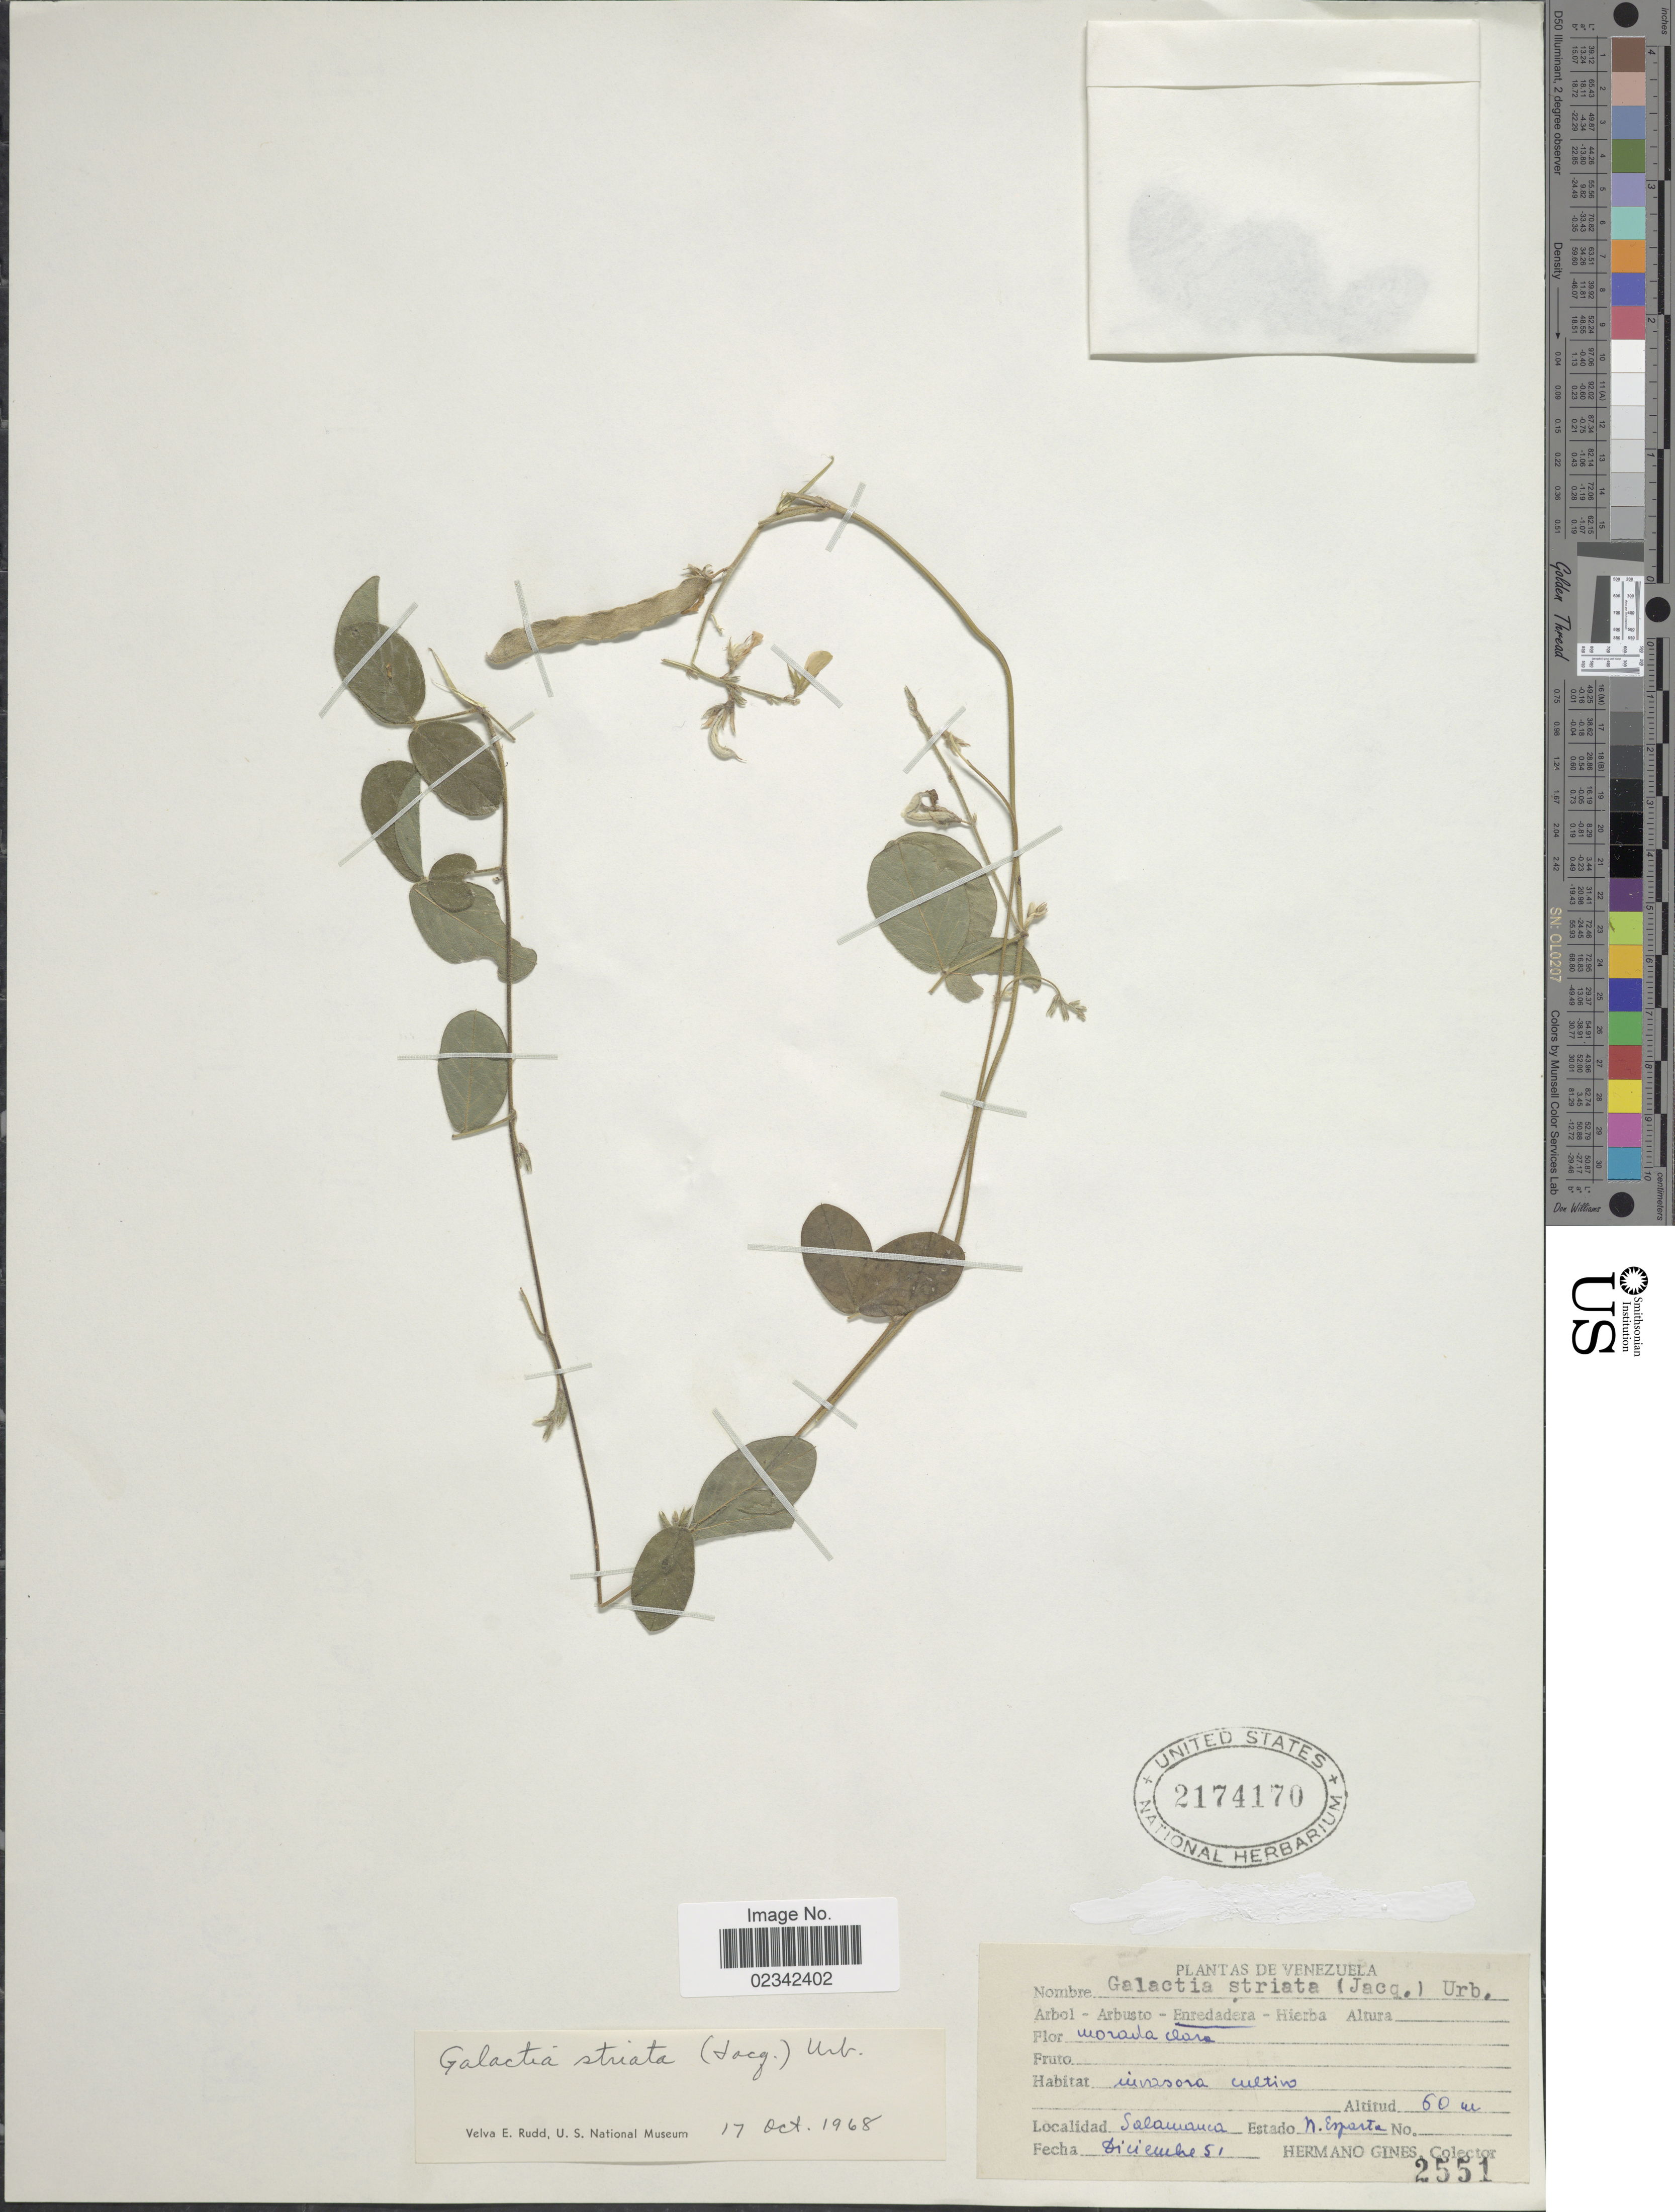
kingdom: Plantae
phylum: Tracheophyta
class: Magnoliopsida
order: Fabales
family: Fabaceae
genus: Galactia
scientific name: Galactia striata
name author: (Jacq.) Urb.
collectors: Bro. Gines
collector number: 2551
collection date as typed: Transcribed d/m/y: /12/51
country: Venezuela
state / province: Nueva Esparta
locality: Salamanca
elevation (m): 60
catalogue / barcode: US 2174170